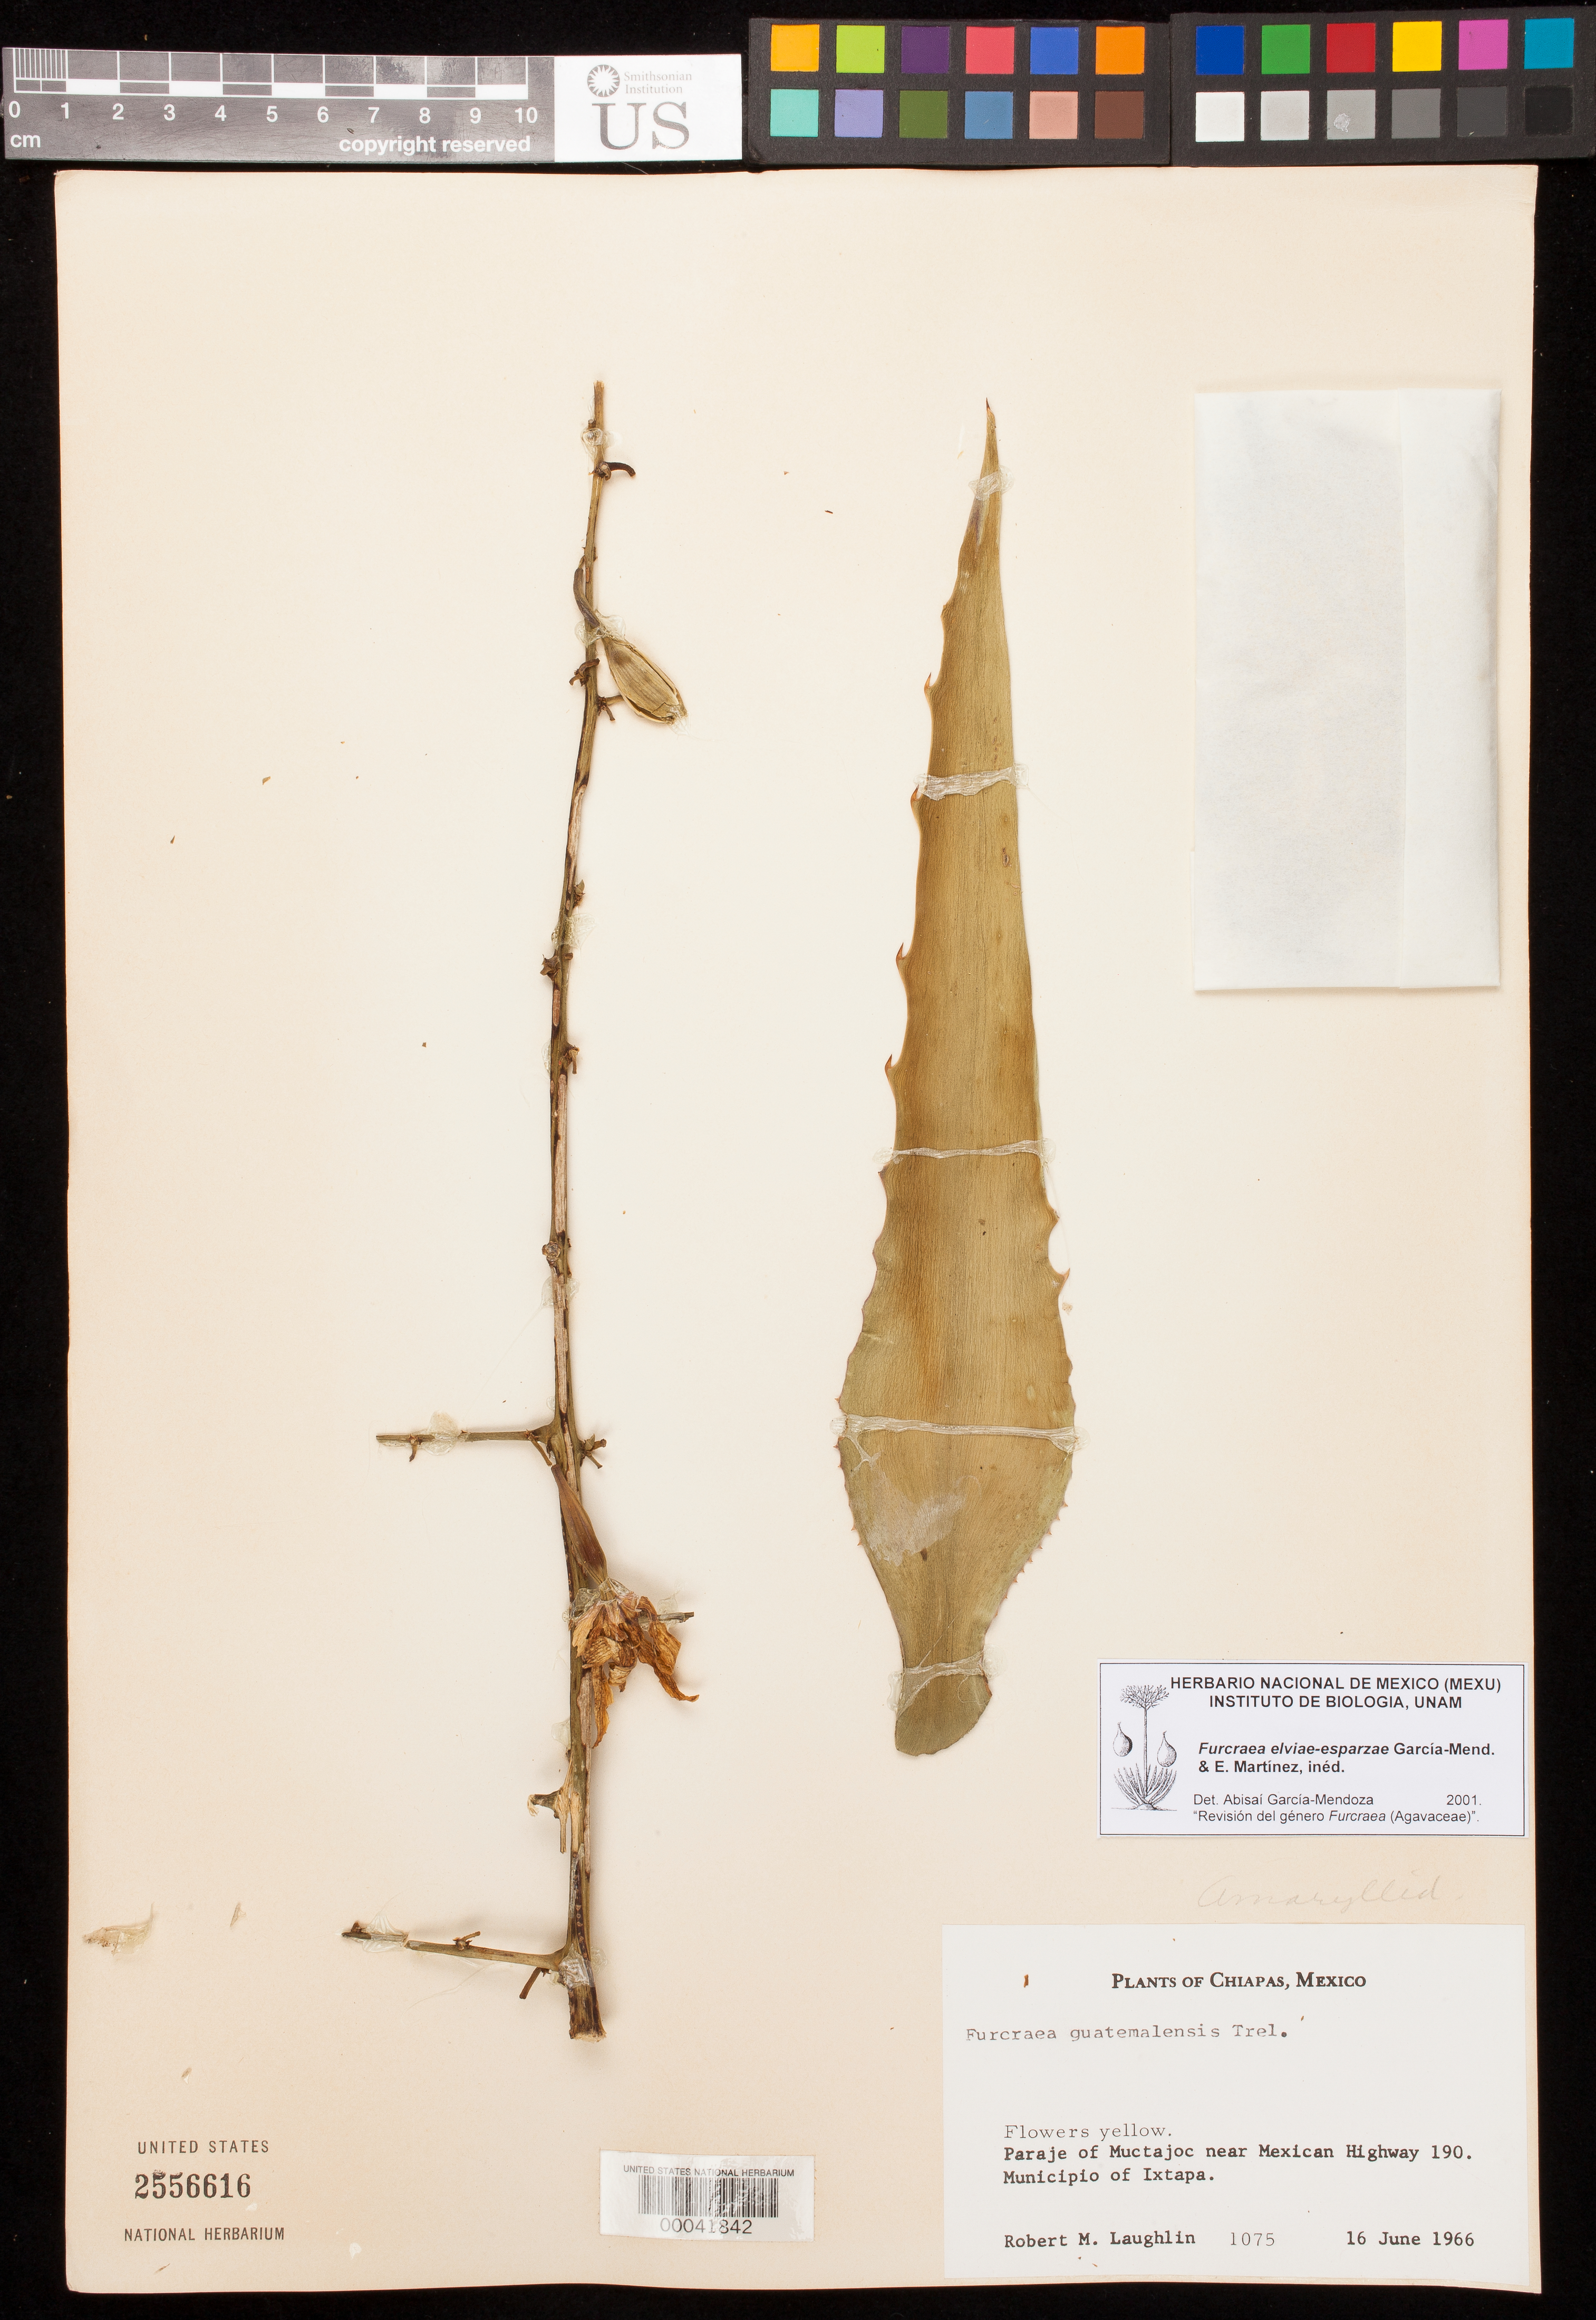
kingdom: Plantae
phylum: Tracheophyta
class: Liliopsida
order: Asparagales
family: Asparagaceae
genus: Furcraea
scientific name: Furcraea guatemalensis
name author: Trel.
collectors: R. M. Laughlin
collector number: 1075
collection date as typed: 16 Jun 1966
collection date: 1966-06-16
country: Mexico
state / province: Chiapas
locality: Ixtapa, pareje of Muctajoc near Mexican highway 190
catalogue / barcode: US 2556616